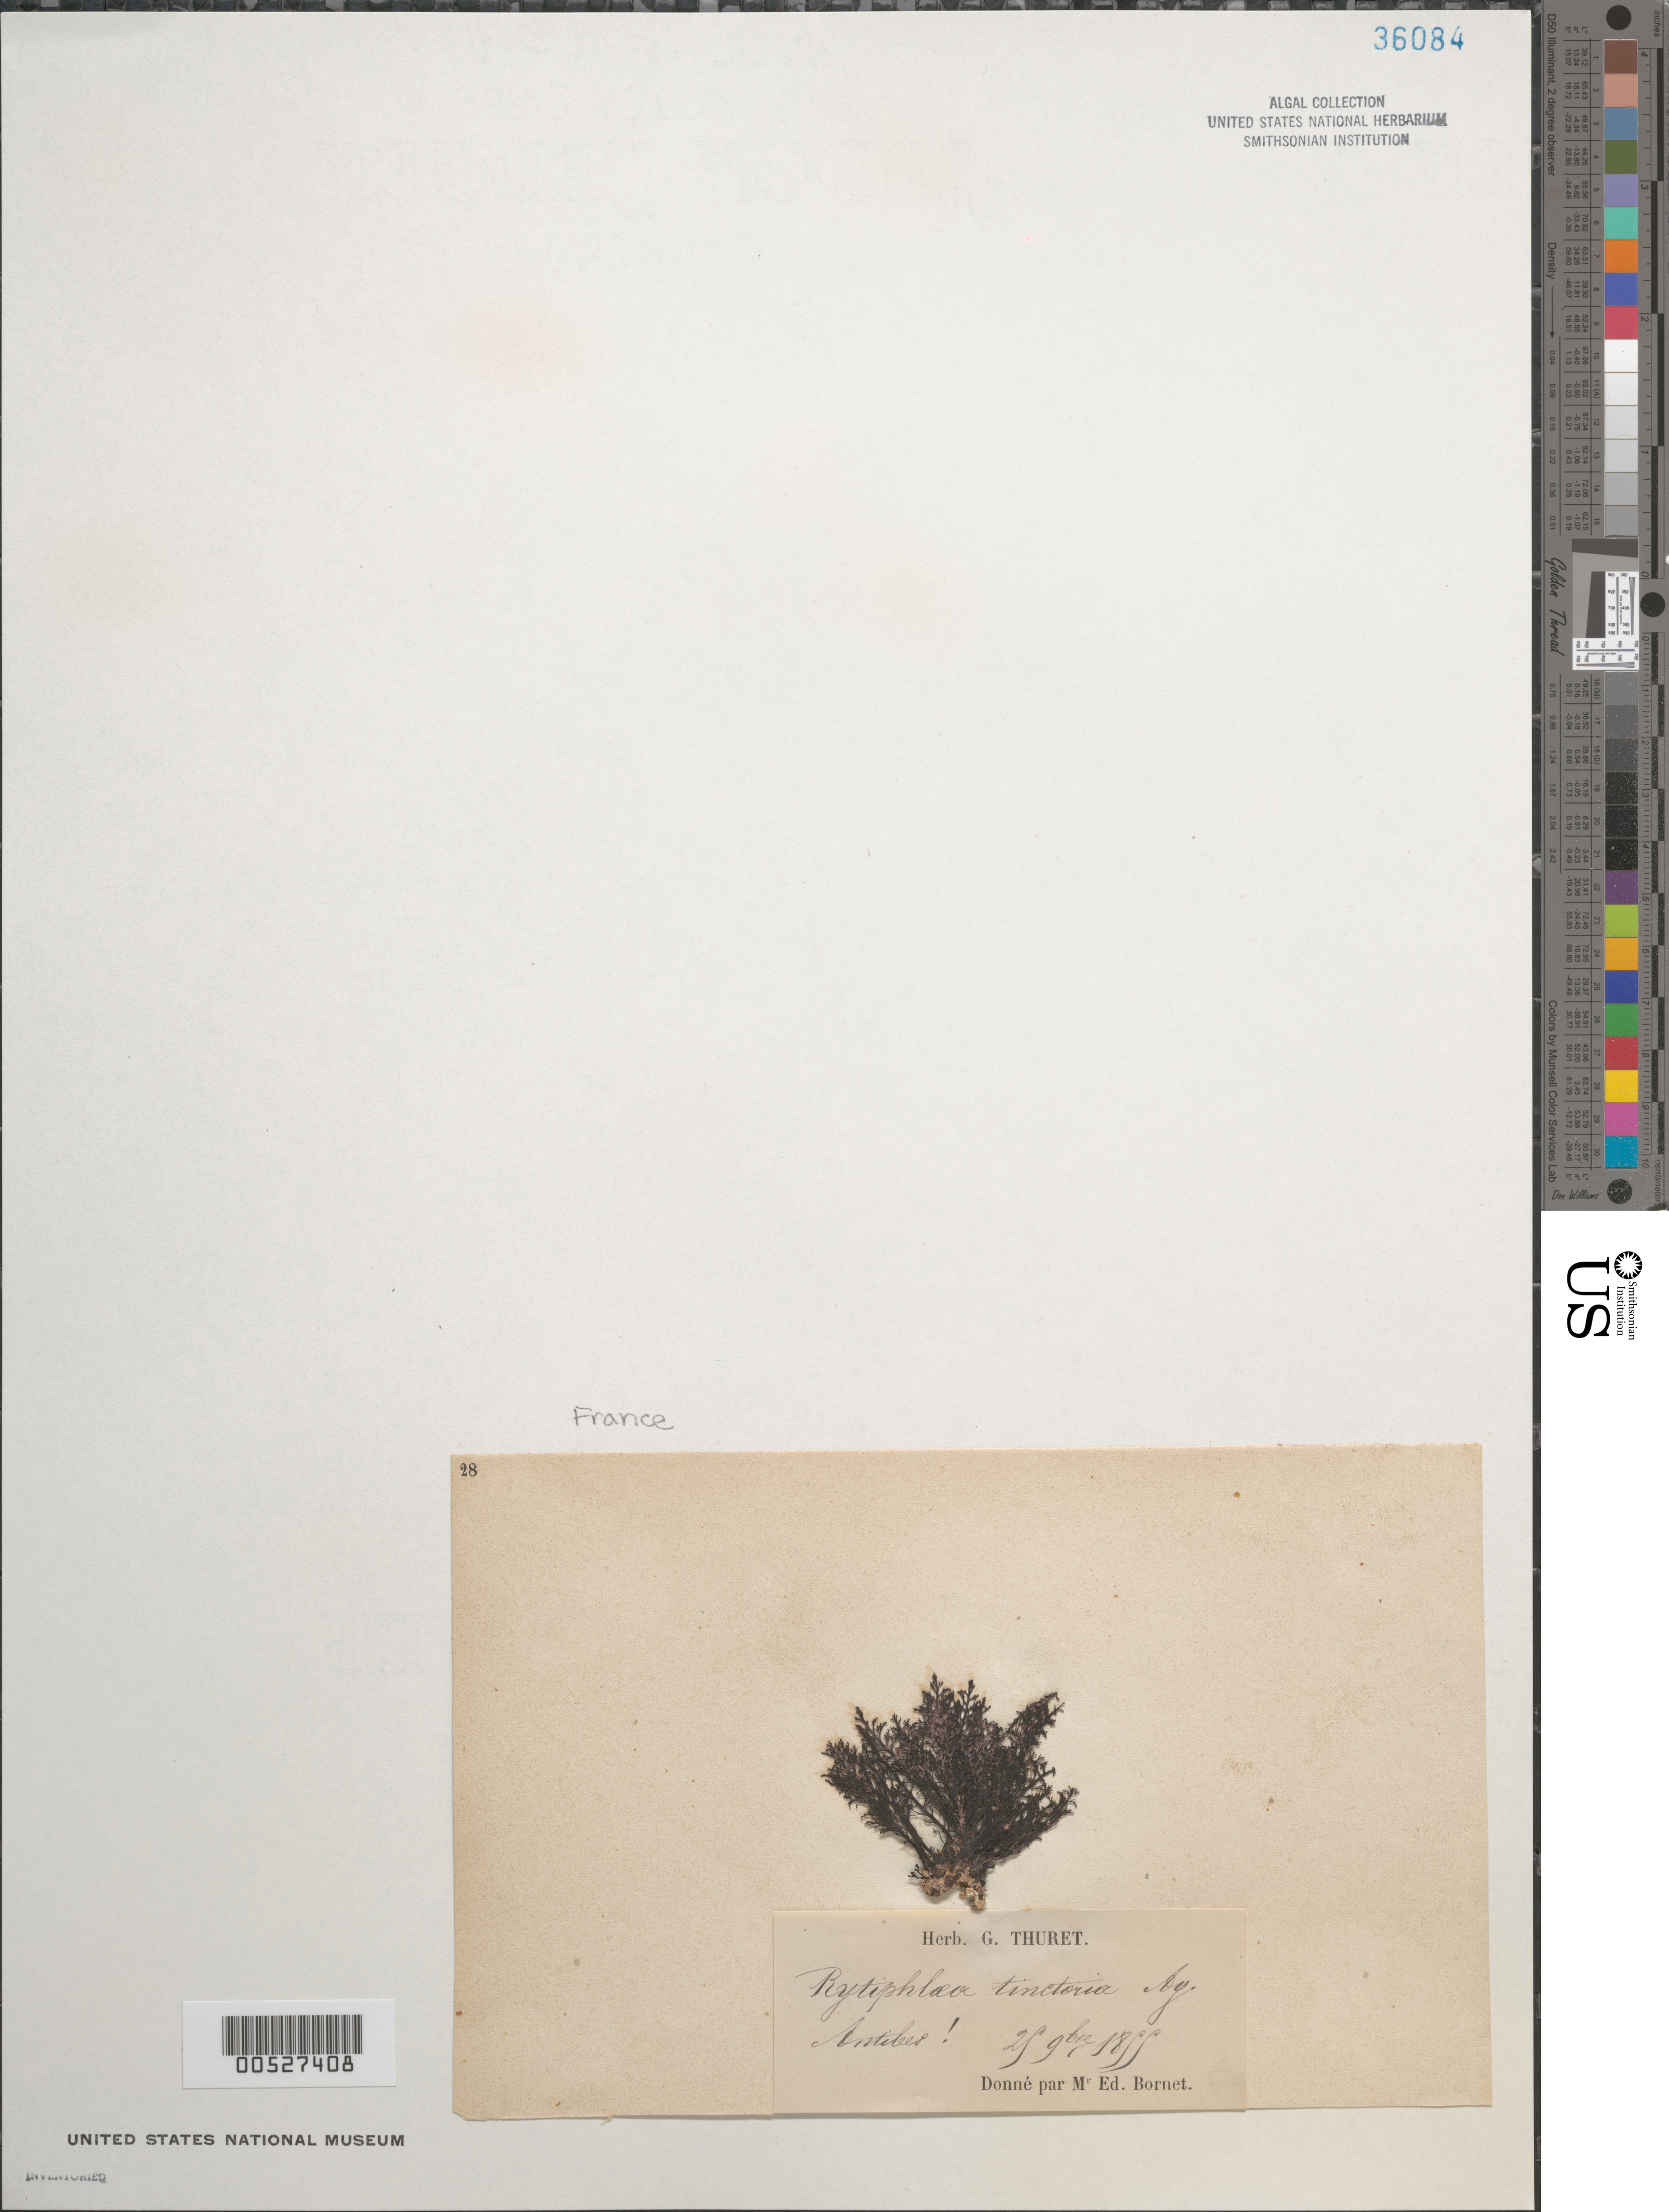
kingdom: Plantae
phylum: Rhodophyta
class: Florideophyceae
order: Ceramiales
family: Rhodomelaceae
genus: Rytiphloea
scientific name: Rytiphloea tinctoria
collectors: Thuret, G. (herbarium)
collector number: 28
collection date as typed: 25 Oct 1855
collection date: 1855-10-25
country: France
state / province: Provence-Alpes-Côte d'Azur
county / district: Alpes-Maritimes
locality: Antibes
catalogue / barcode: US 36084